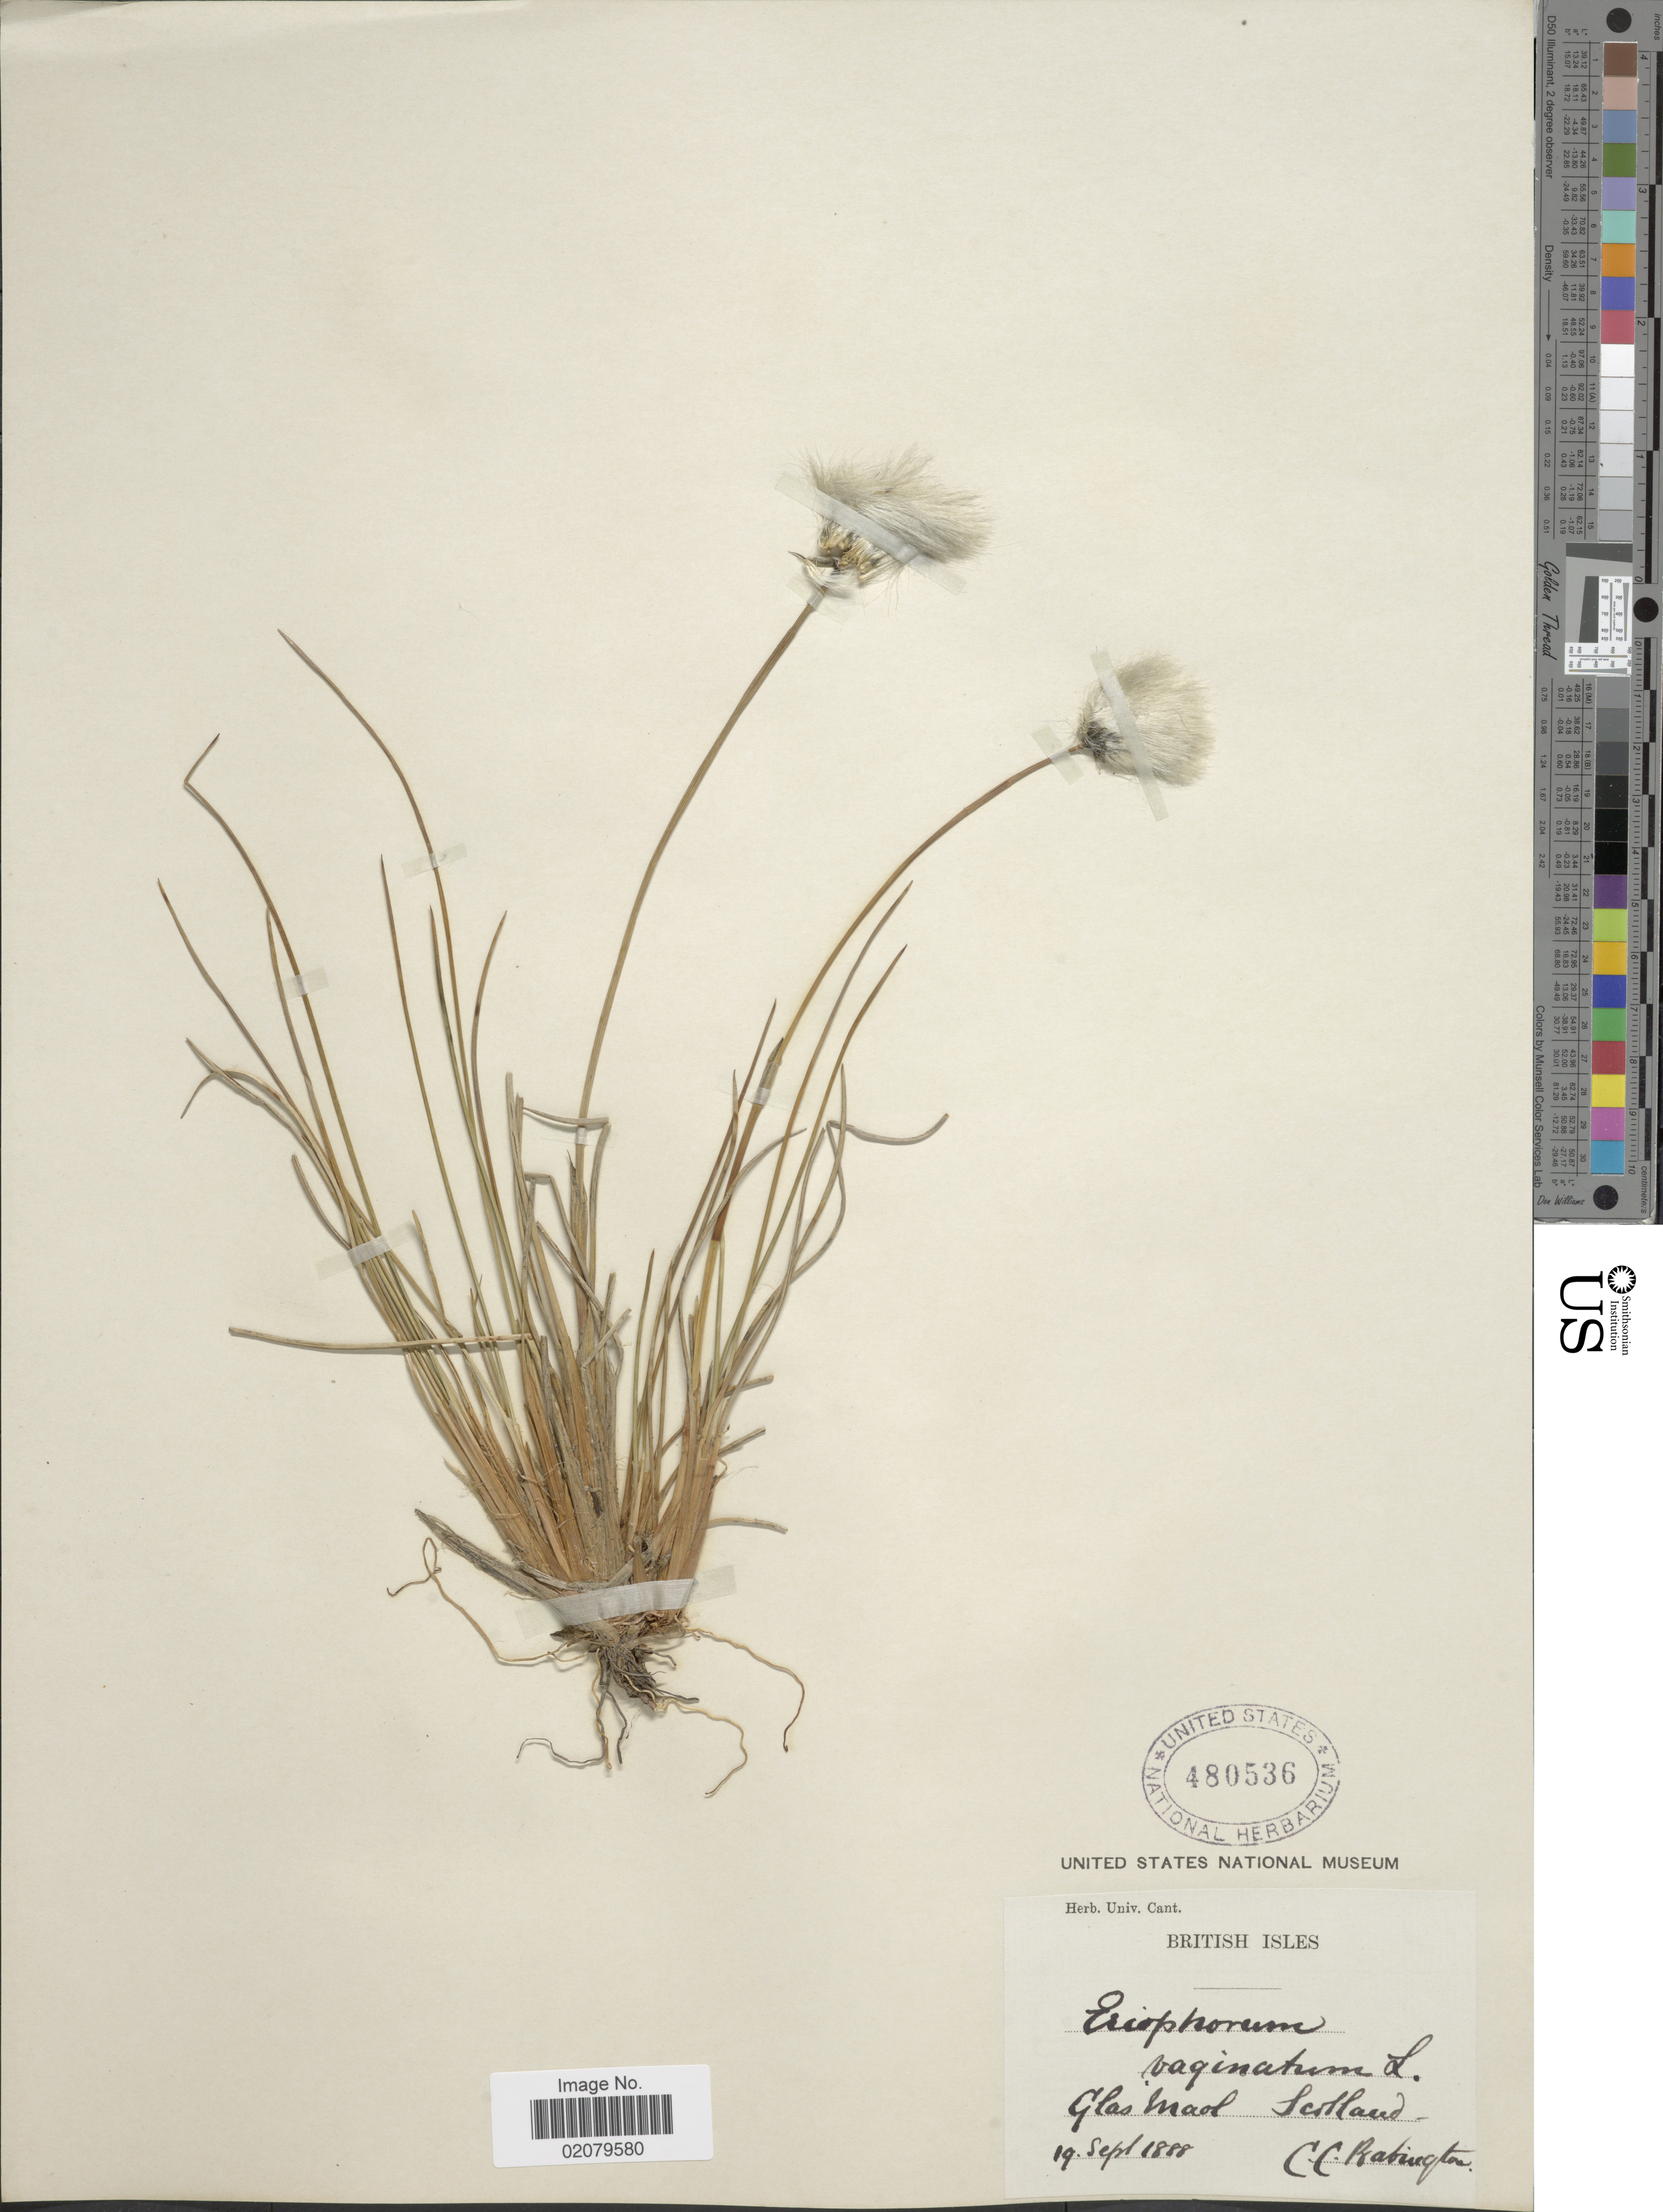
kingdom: Plantae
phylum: Tracheophyta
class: Liliopsida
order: Poales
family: Cyperaceae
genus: Eriophorum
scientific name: Eriophorum vaginatum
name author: L.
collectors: C. Brabington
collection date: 1888-09-19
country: United Kingdom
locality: British Isles, Glasmaol Scotland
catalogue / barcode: US 480536